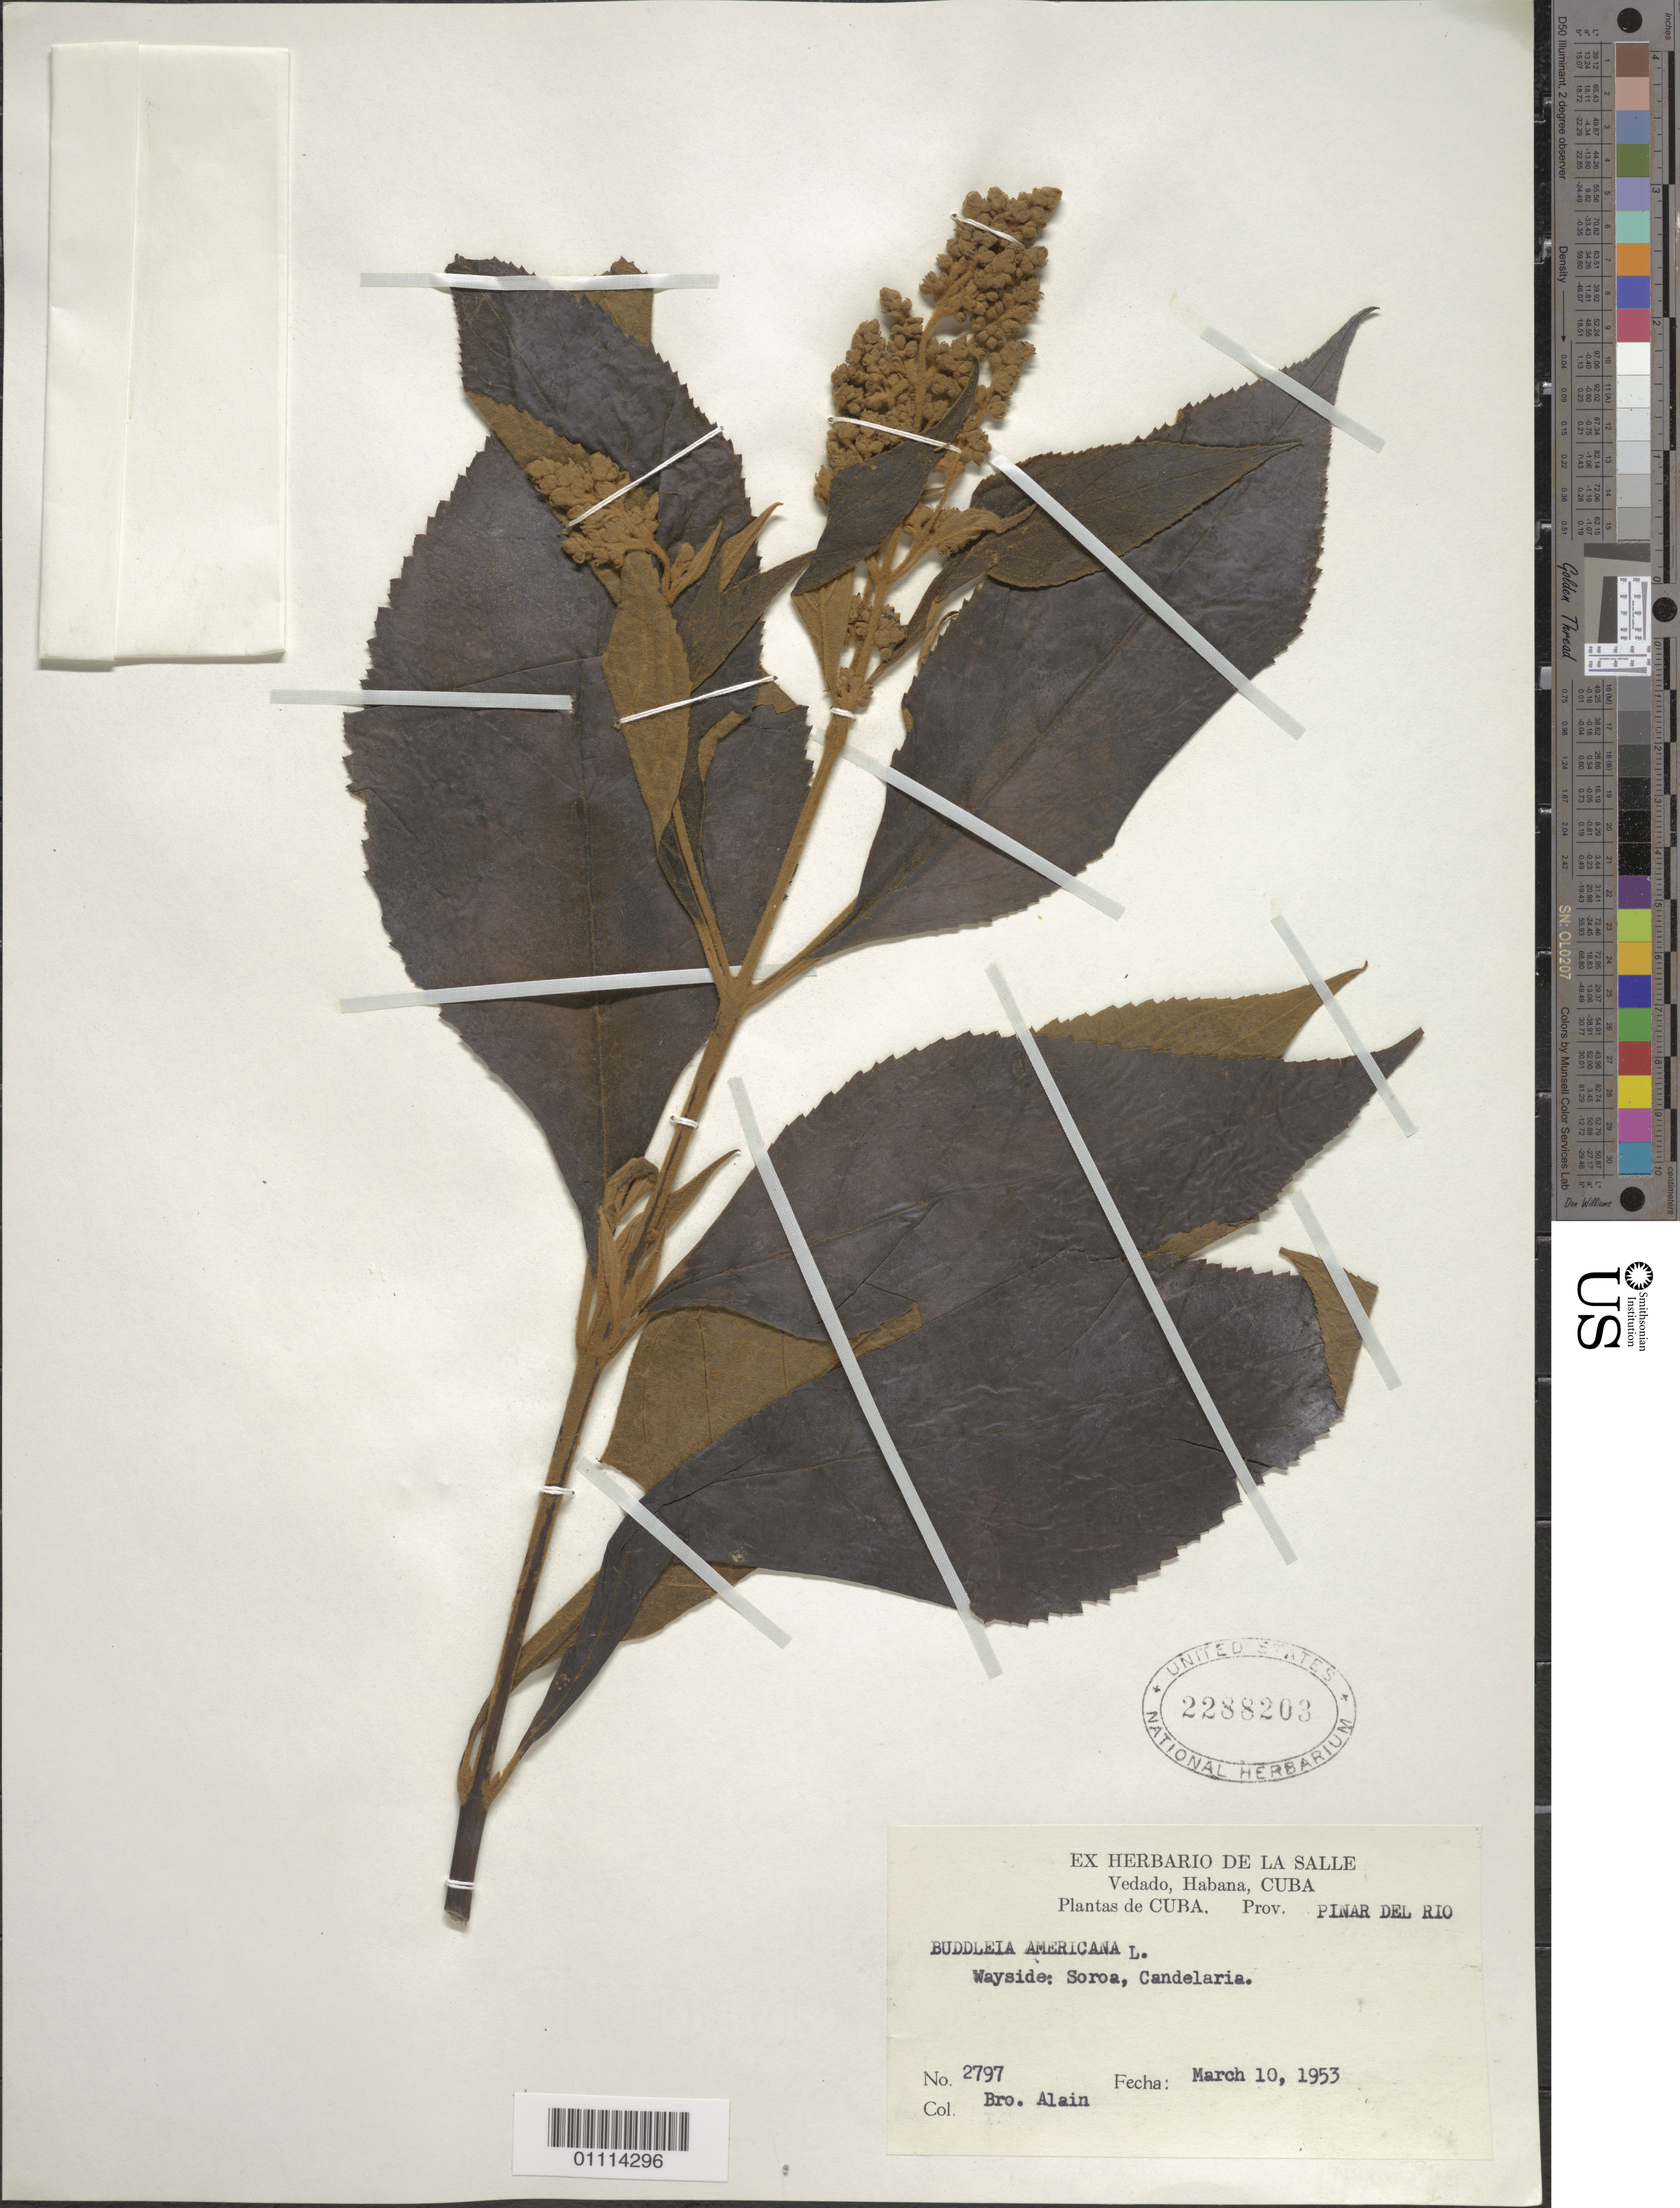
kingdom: Plantae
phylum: Tracheophyta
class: Magnoliopsida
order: Lamiales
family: Scrophulariaceae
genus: Buddleja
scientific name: Buddleja americana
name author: L.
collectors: A. H. Liogier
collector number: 2797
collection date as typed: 10 Mar 1953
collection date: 1953-03-10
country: Cuba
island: Cuba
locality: Wayside: Soroa, Candelaria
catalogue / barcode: US 2288203